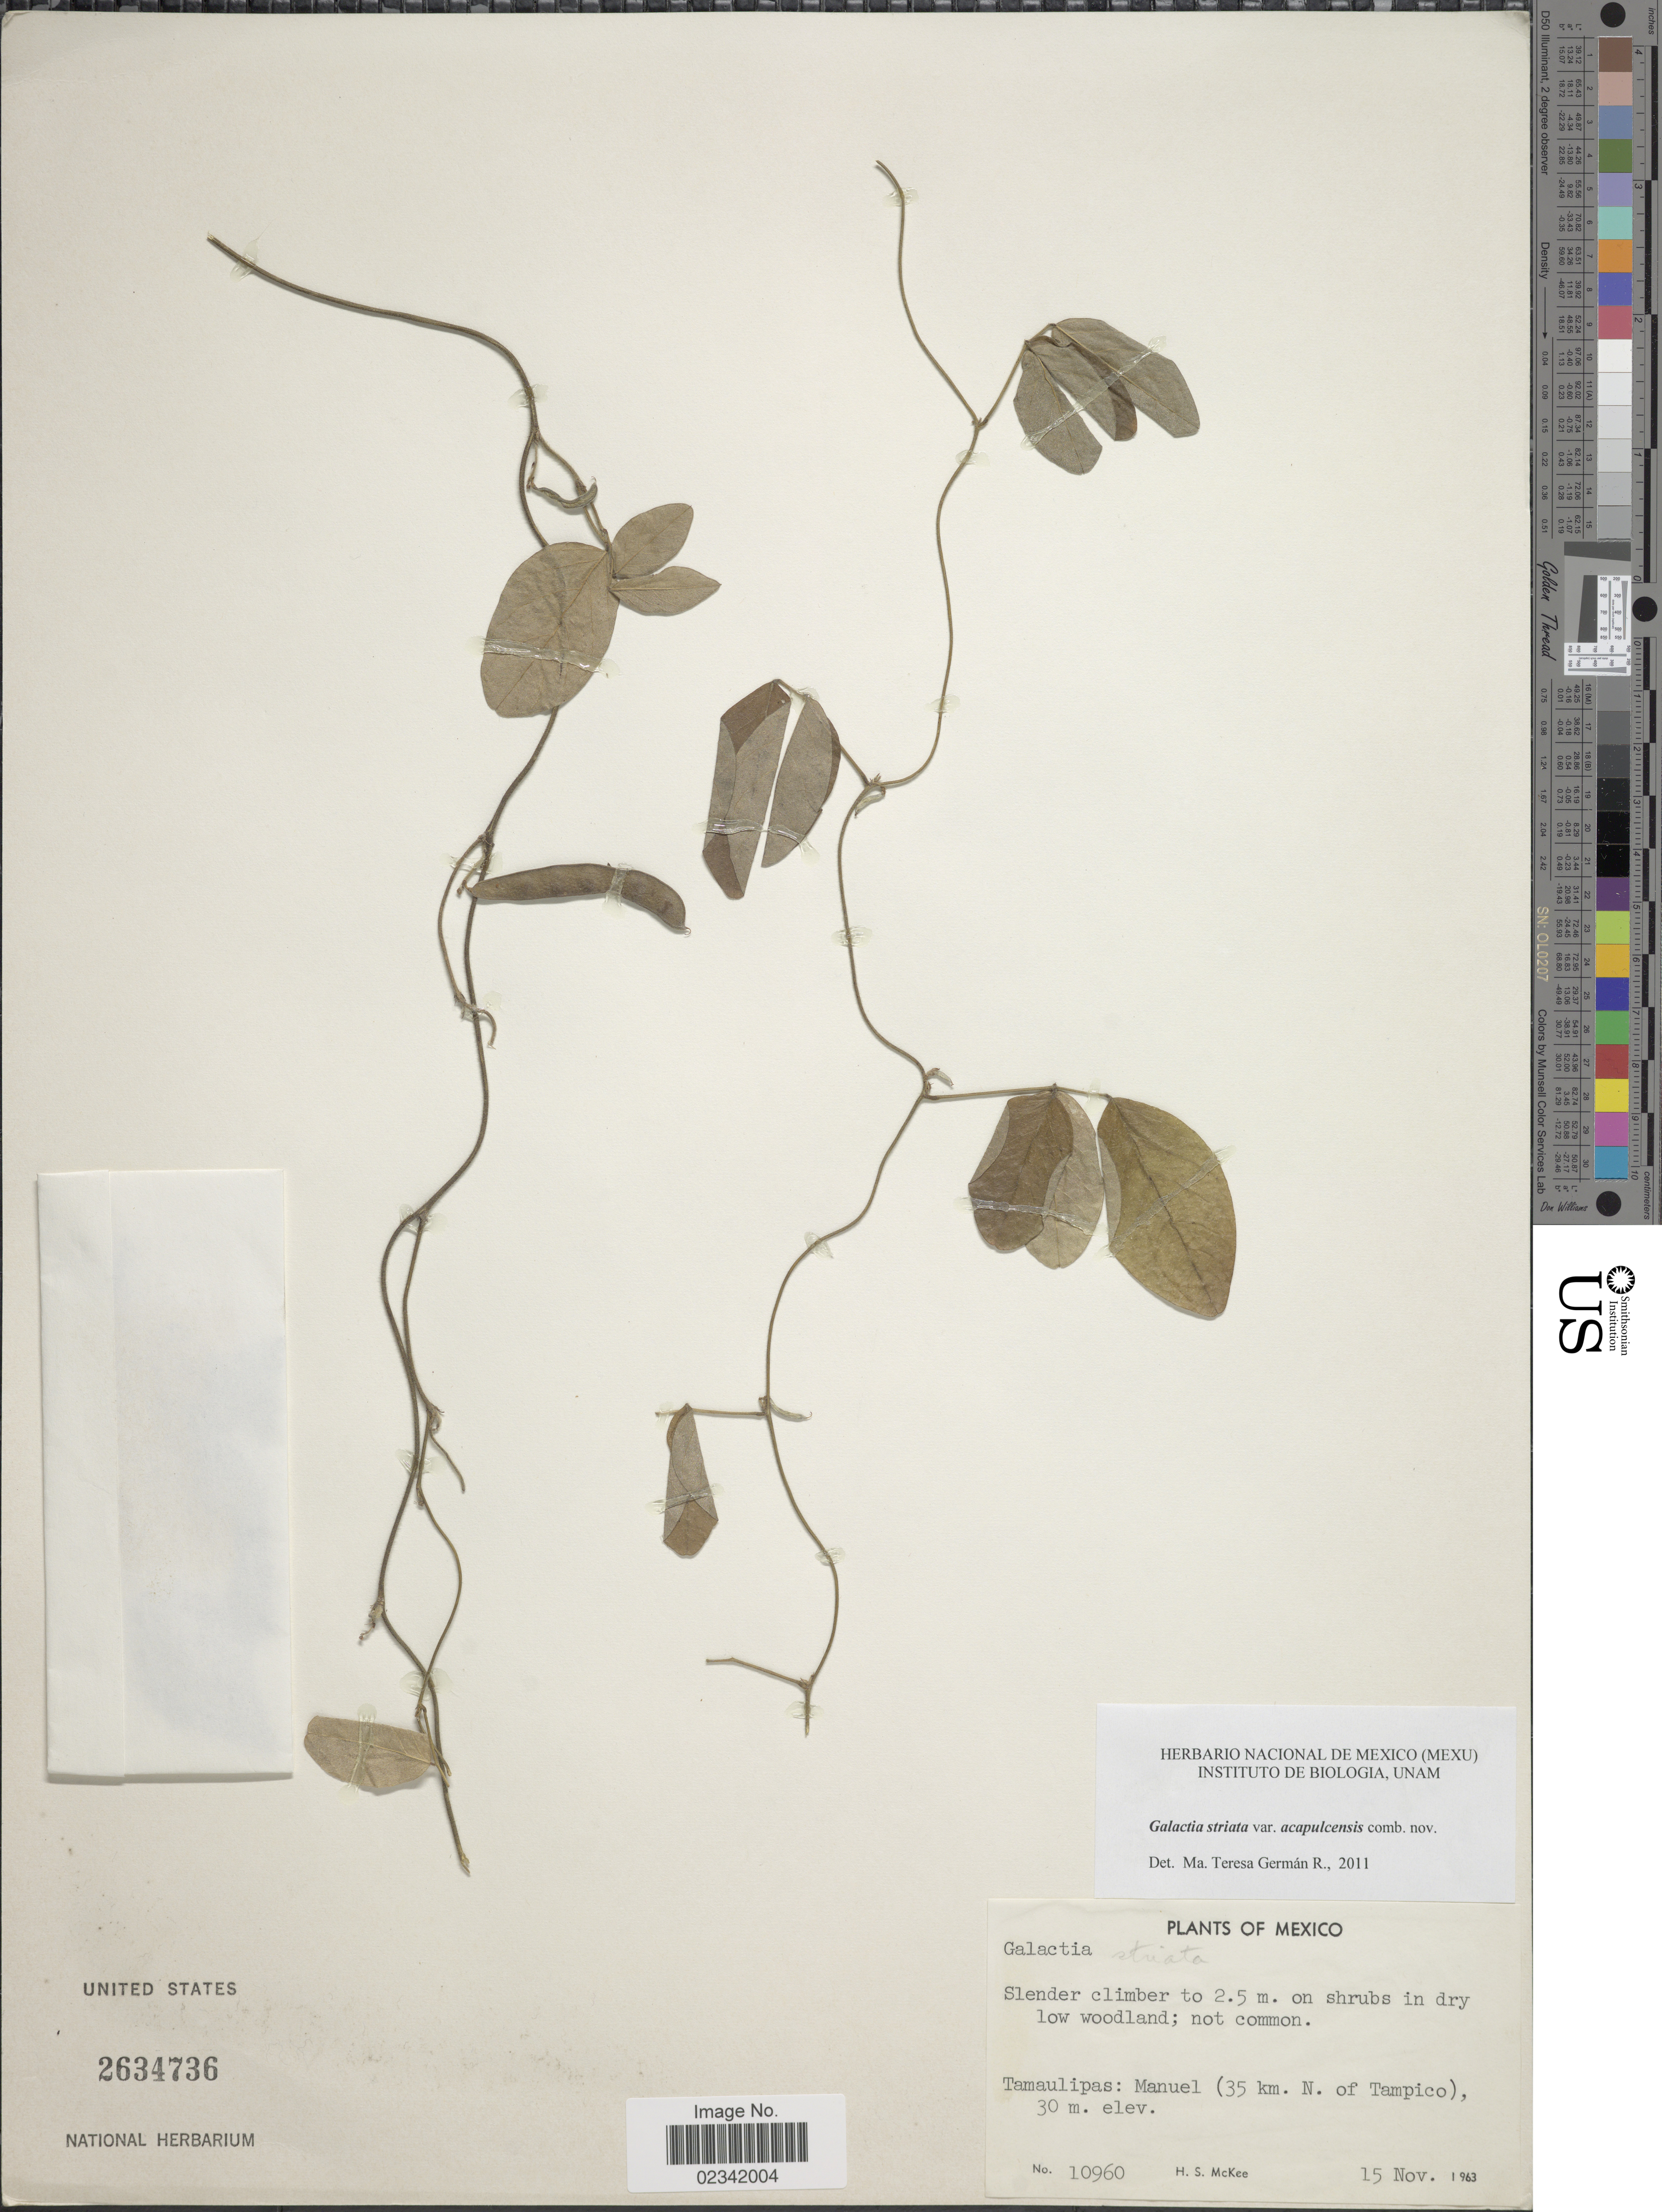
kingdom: Plantae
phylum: Tracheophyta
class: Magnoliopsida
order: Fabales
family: Fabaceae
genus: Galactia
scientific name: Galactia acapulcensis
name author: Rose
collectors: H. S. McKee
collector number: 10960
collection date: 1963-11-15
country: Mexico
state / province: Tamaulipas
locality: Tamaulipas: Manuel (36 km. N. of Tampico)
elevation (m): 30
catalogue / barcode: US 2634736